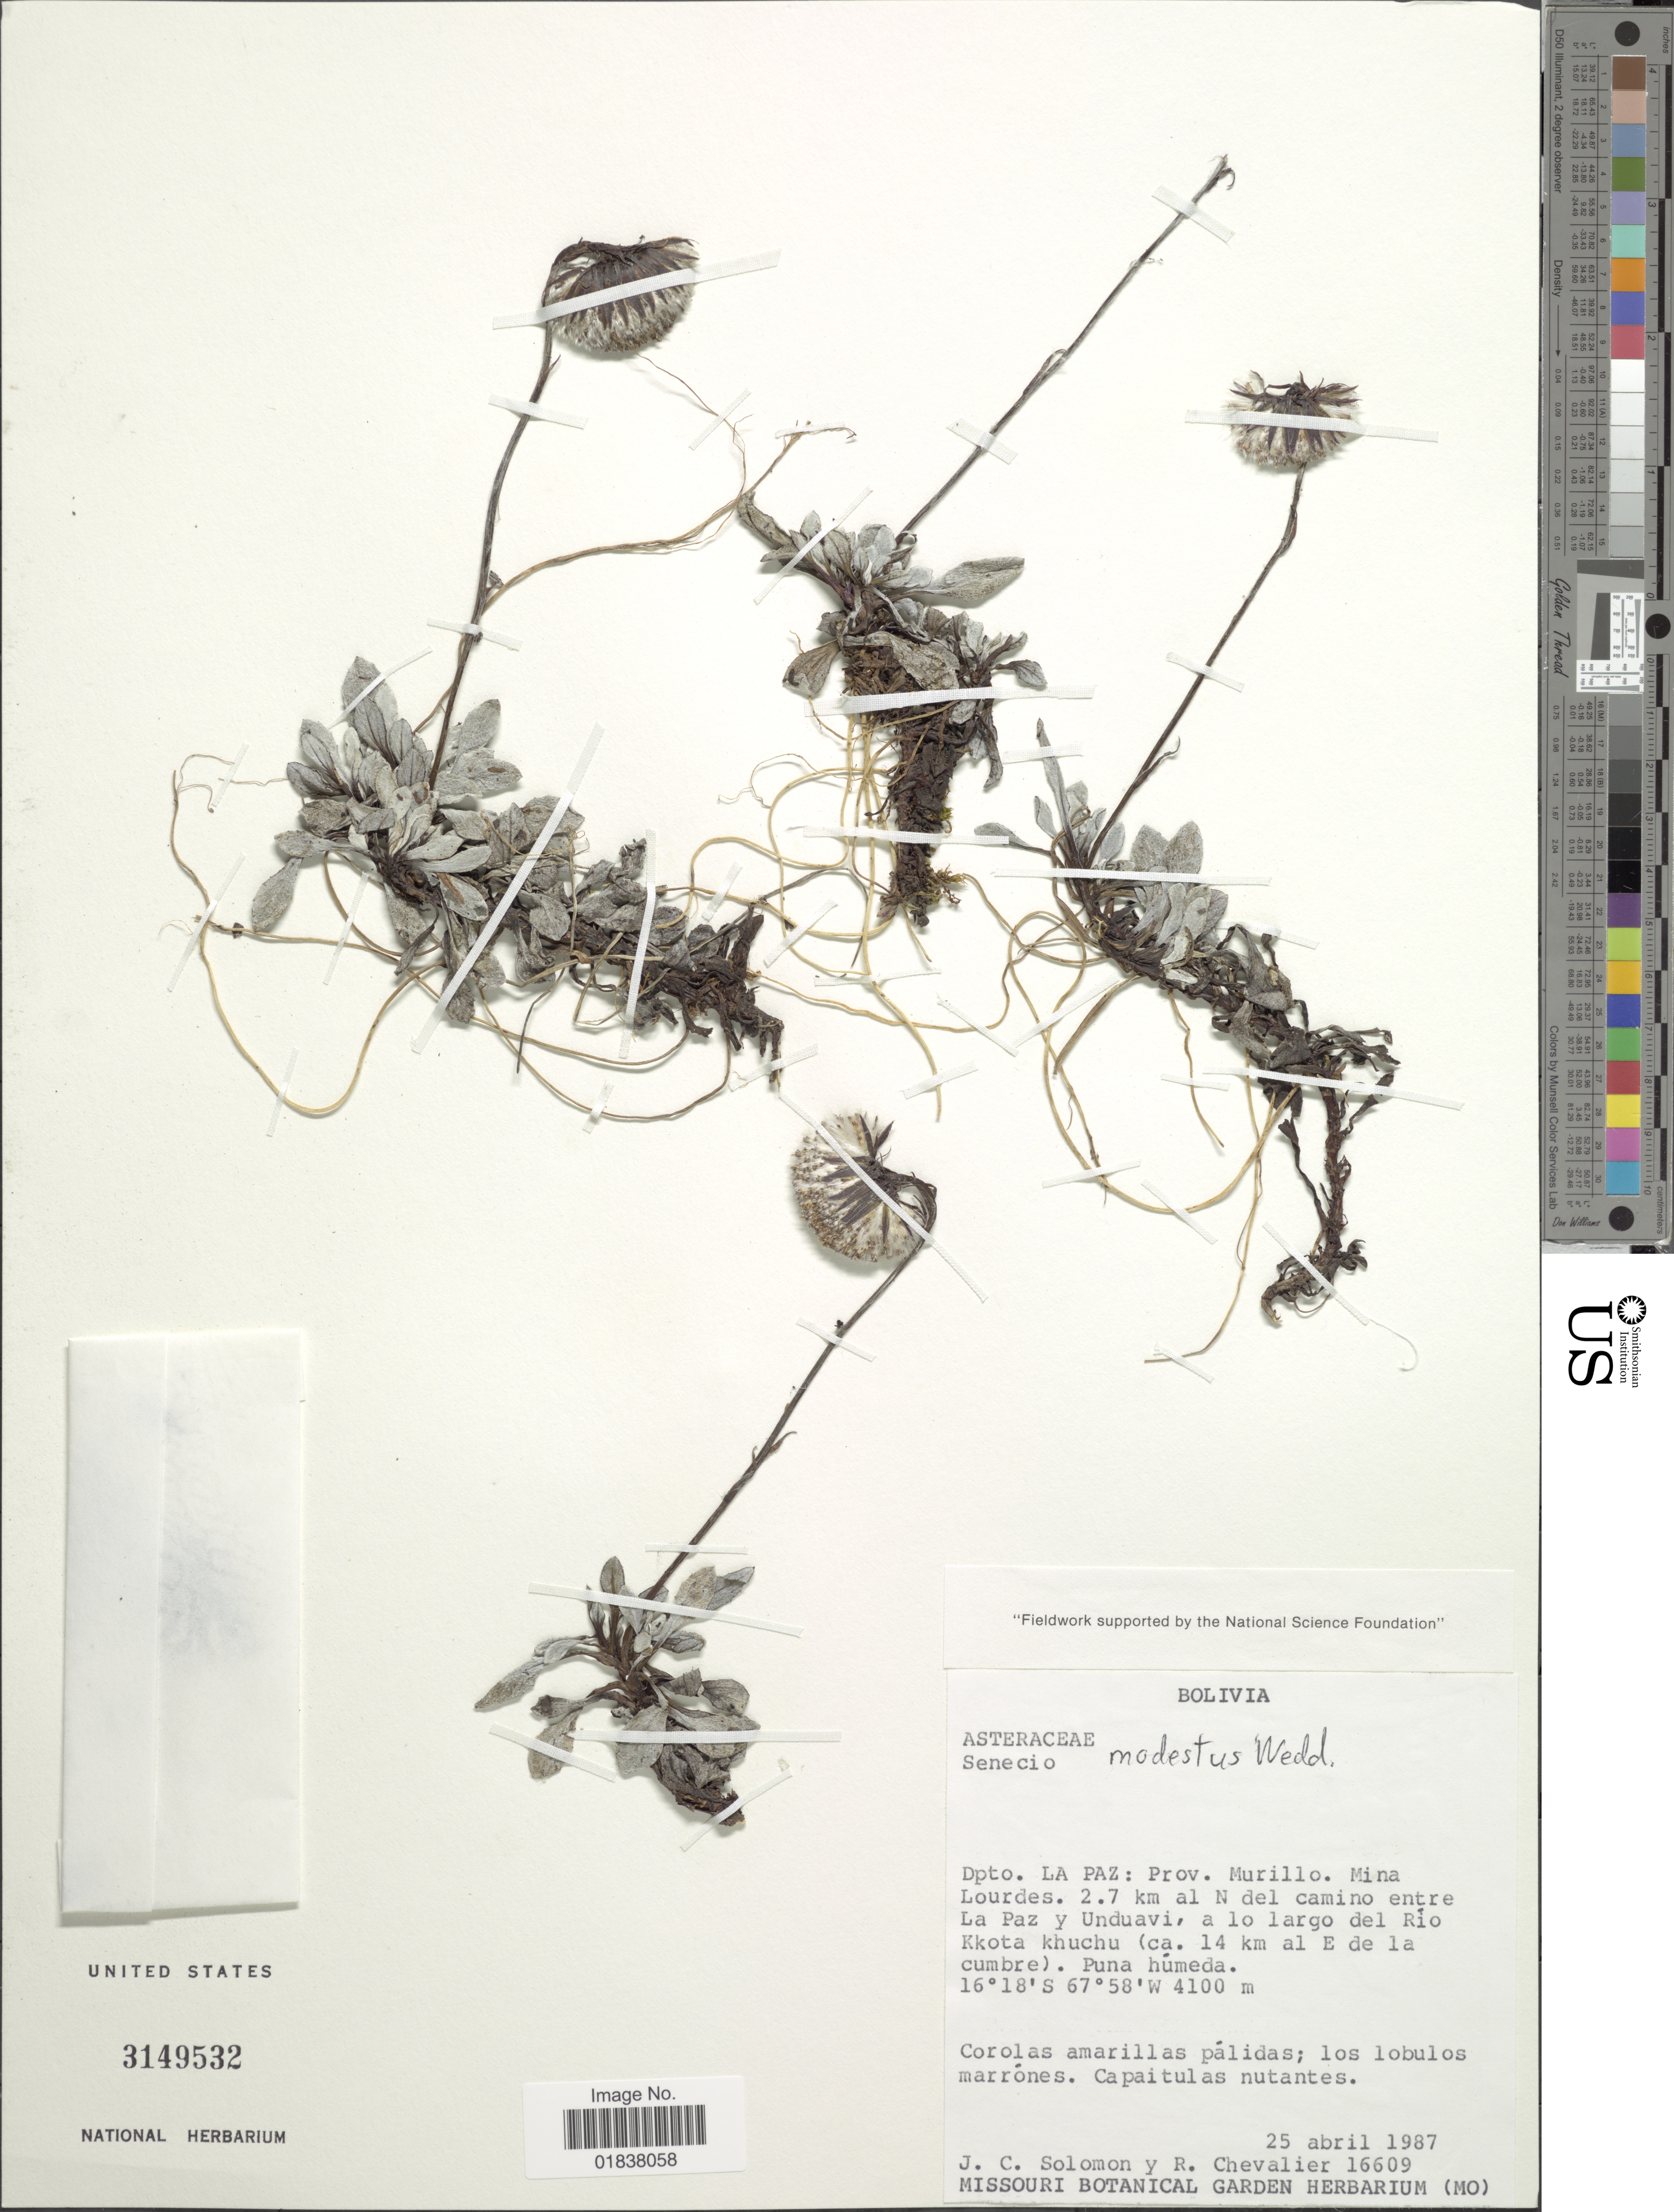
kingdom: Plantae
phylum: Tracheophyta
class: Magnoliopsida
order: Asterales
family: Asteraceae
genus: Senecio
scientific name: Senecio candollei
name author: Wedd.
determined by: Salomon, Luciana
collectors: J. C. Solomon & R. C. Chevalier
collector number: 16609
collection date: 1987-04-25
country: Bolivia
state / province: La Paz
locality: Prov. Murillo, Mina Lourdes, 2.7 km al N del camino entre La Paz y Unduavi, a lo largo del Rio Kkota khuchu (ca 14 km al E de la cumbre)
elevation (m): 4100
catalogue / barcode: US 3149532